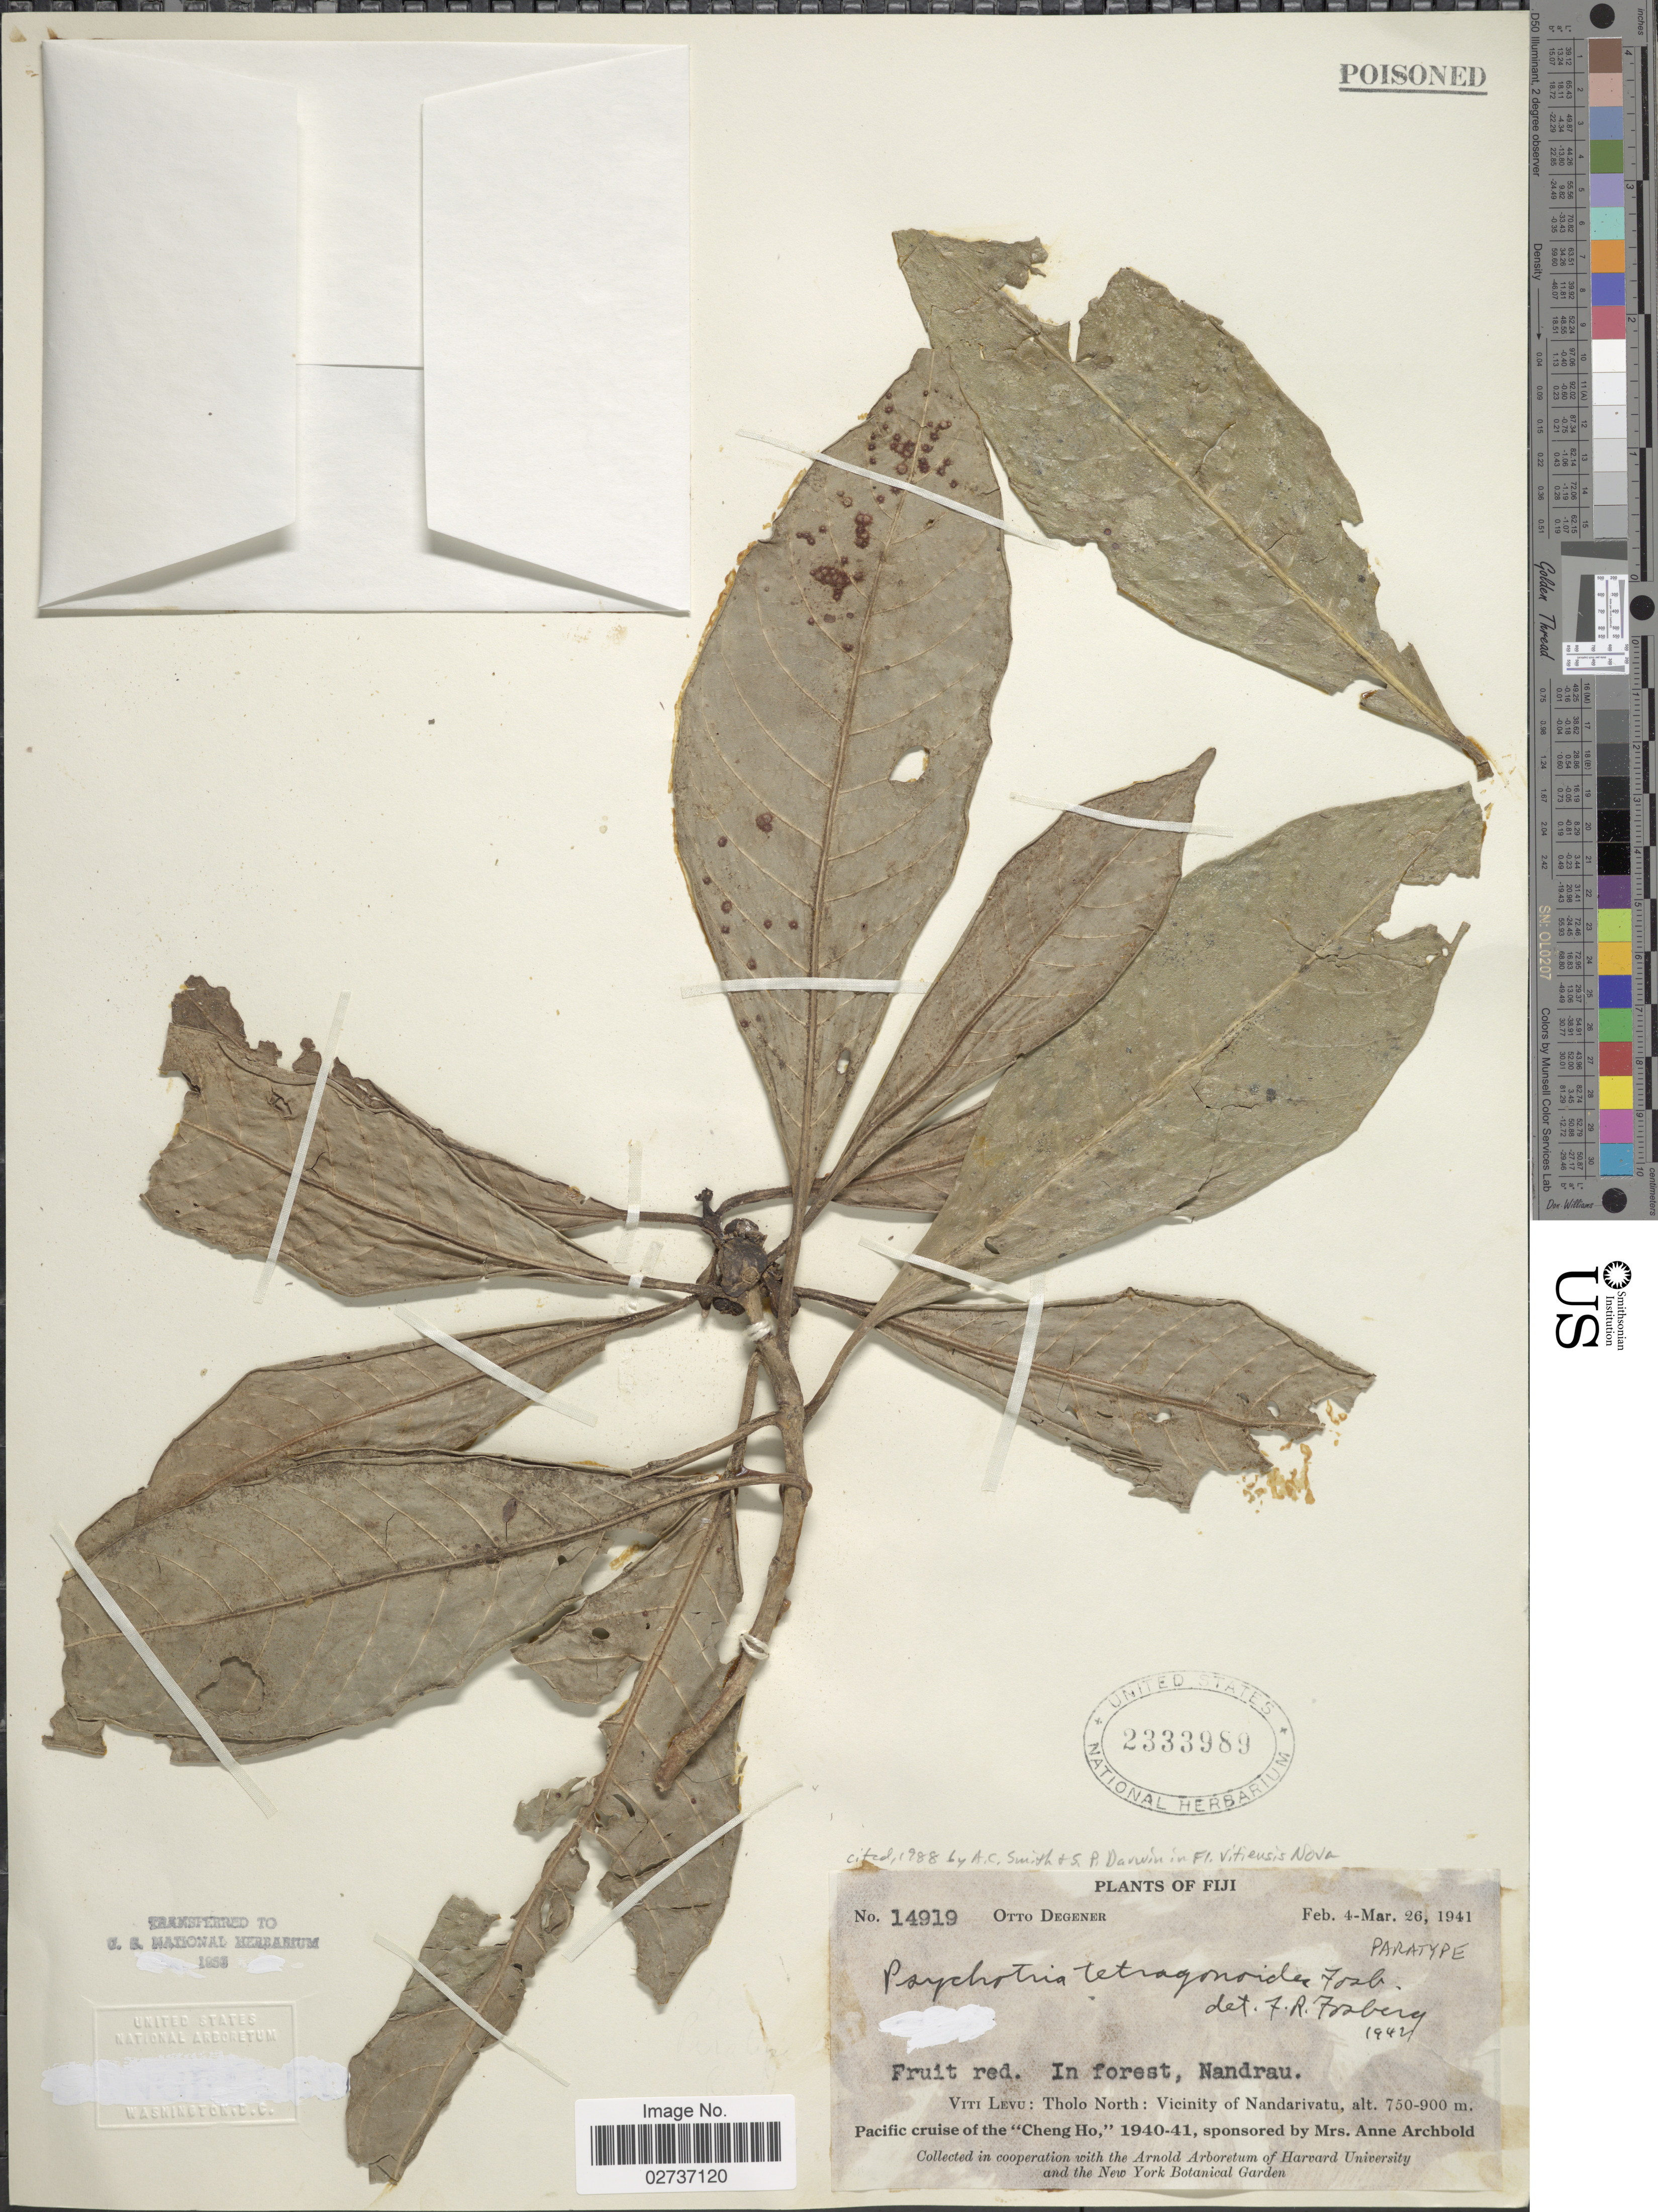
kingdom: Plantae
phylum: Tracheophyta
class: Magnoliopsida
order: Gentianales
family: Rubiaceae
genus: Psychotria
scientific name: Psychotria tetragonoides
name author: Fosberg in A.C. Sm.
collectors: O. Degener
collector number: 14919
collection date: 1941-02-04/1941-03-26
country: Fiji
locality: Viti Levu: Tholo North: Vicinity of Nandarivatu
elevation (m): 750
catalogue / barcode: US 2333989